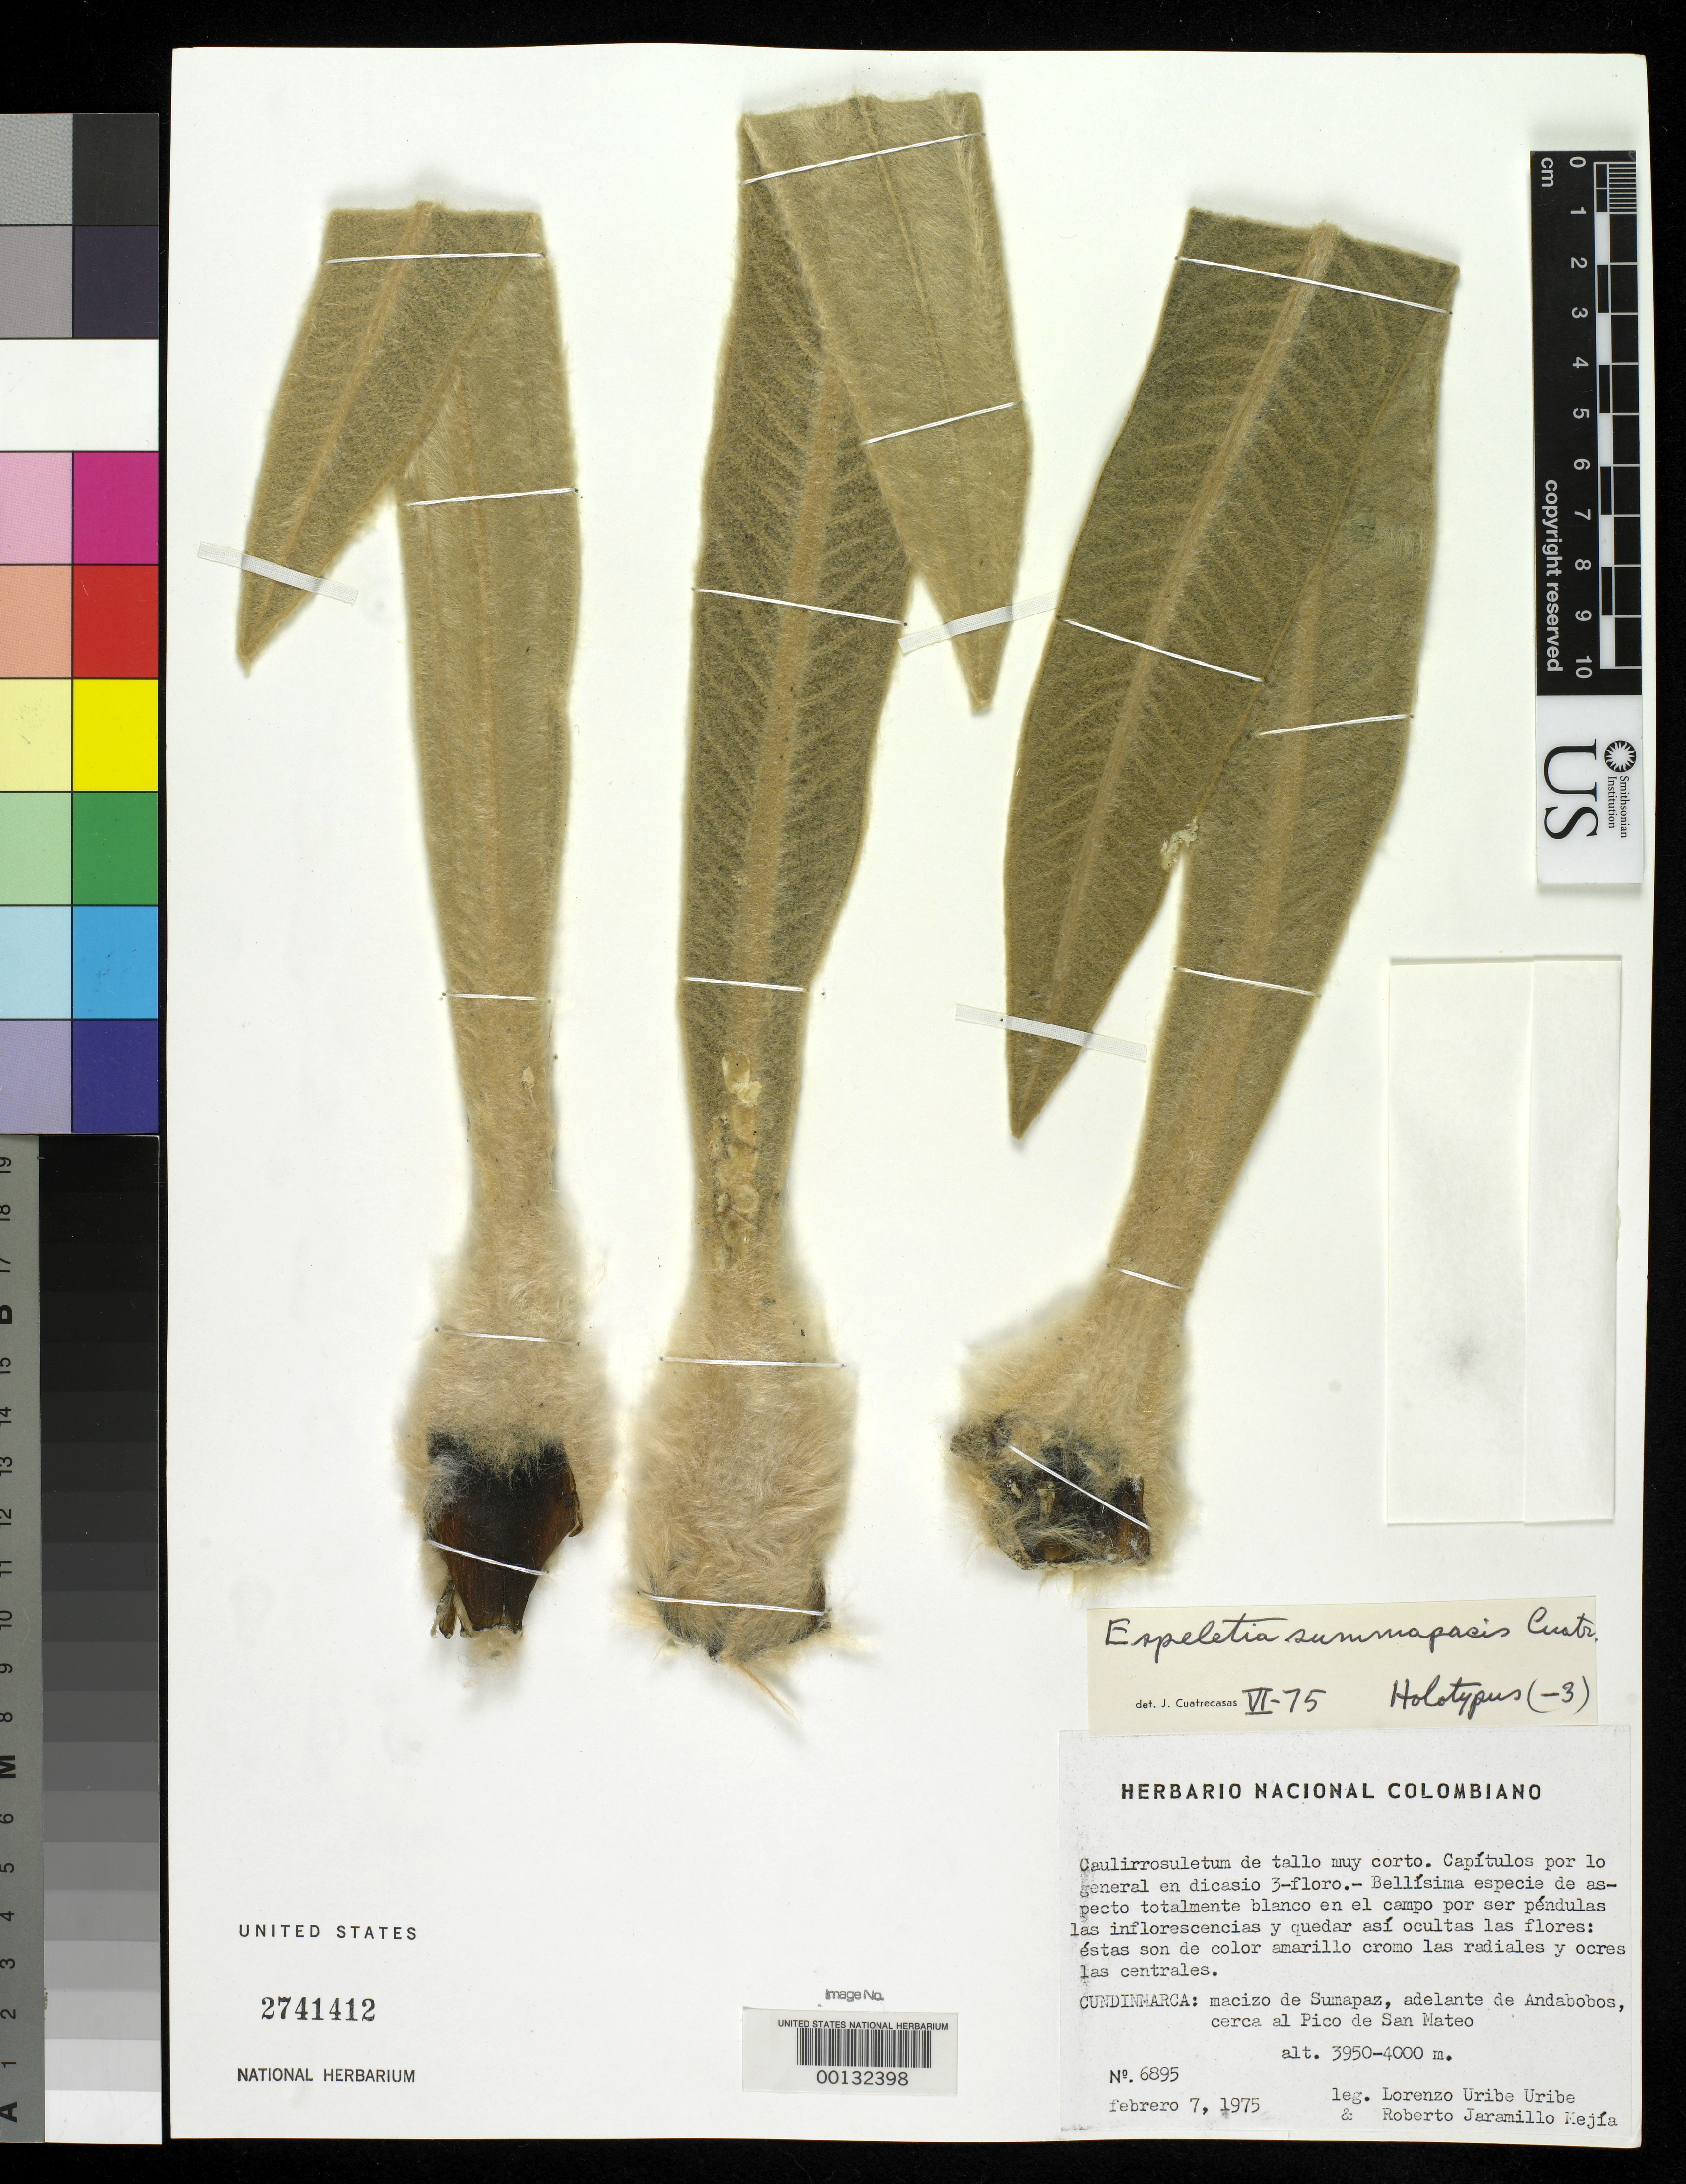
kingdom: Plantae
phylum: Tracheophyta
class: Magnoliopsida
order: Asterales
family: Asteraceae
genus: Espeletia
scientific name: Espeletia summapacis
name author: Cuatrec.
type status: Holotype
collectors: L. Uribe & R. Jaramillo M.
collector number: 6895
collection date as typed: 07 Feb 1975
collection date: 1975-02-07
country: Colombia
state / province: Cundinamarca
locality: Macizo de Sumapaz, Adelante de Andabobos, Cerca al Pico de San Mateo. [Macizo de Sumapaz, in front of Andabobos, near Pico de San Mateo.]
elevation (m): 3950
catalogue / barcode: US 2741412